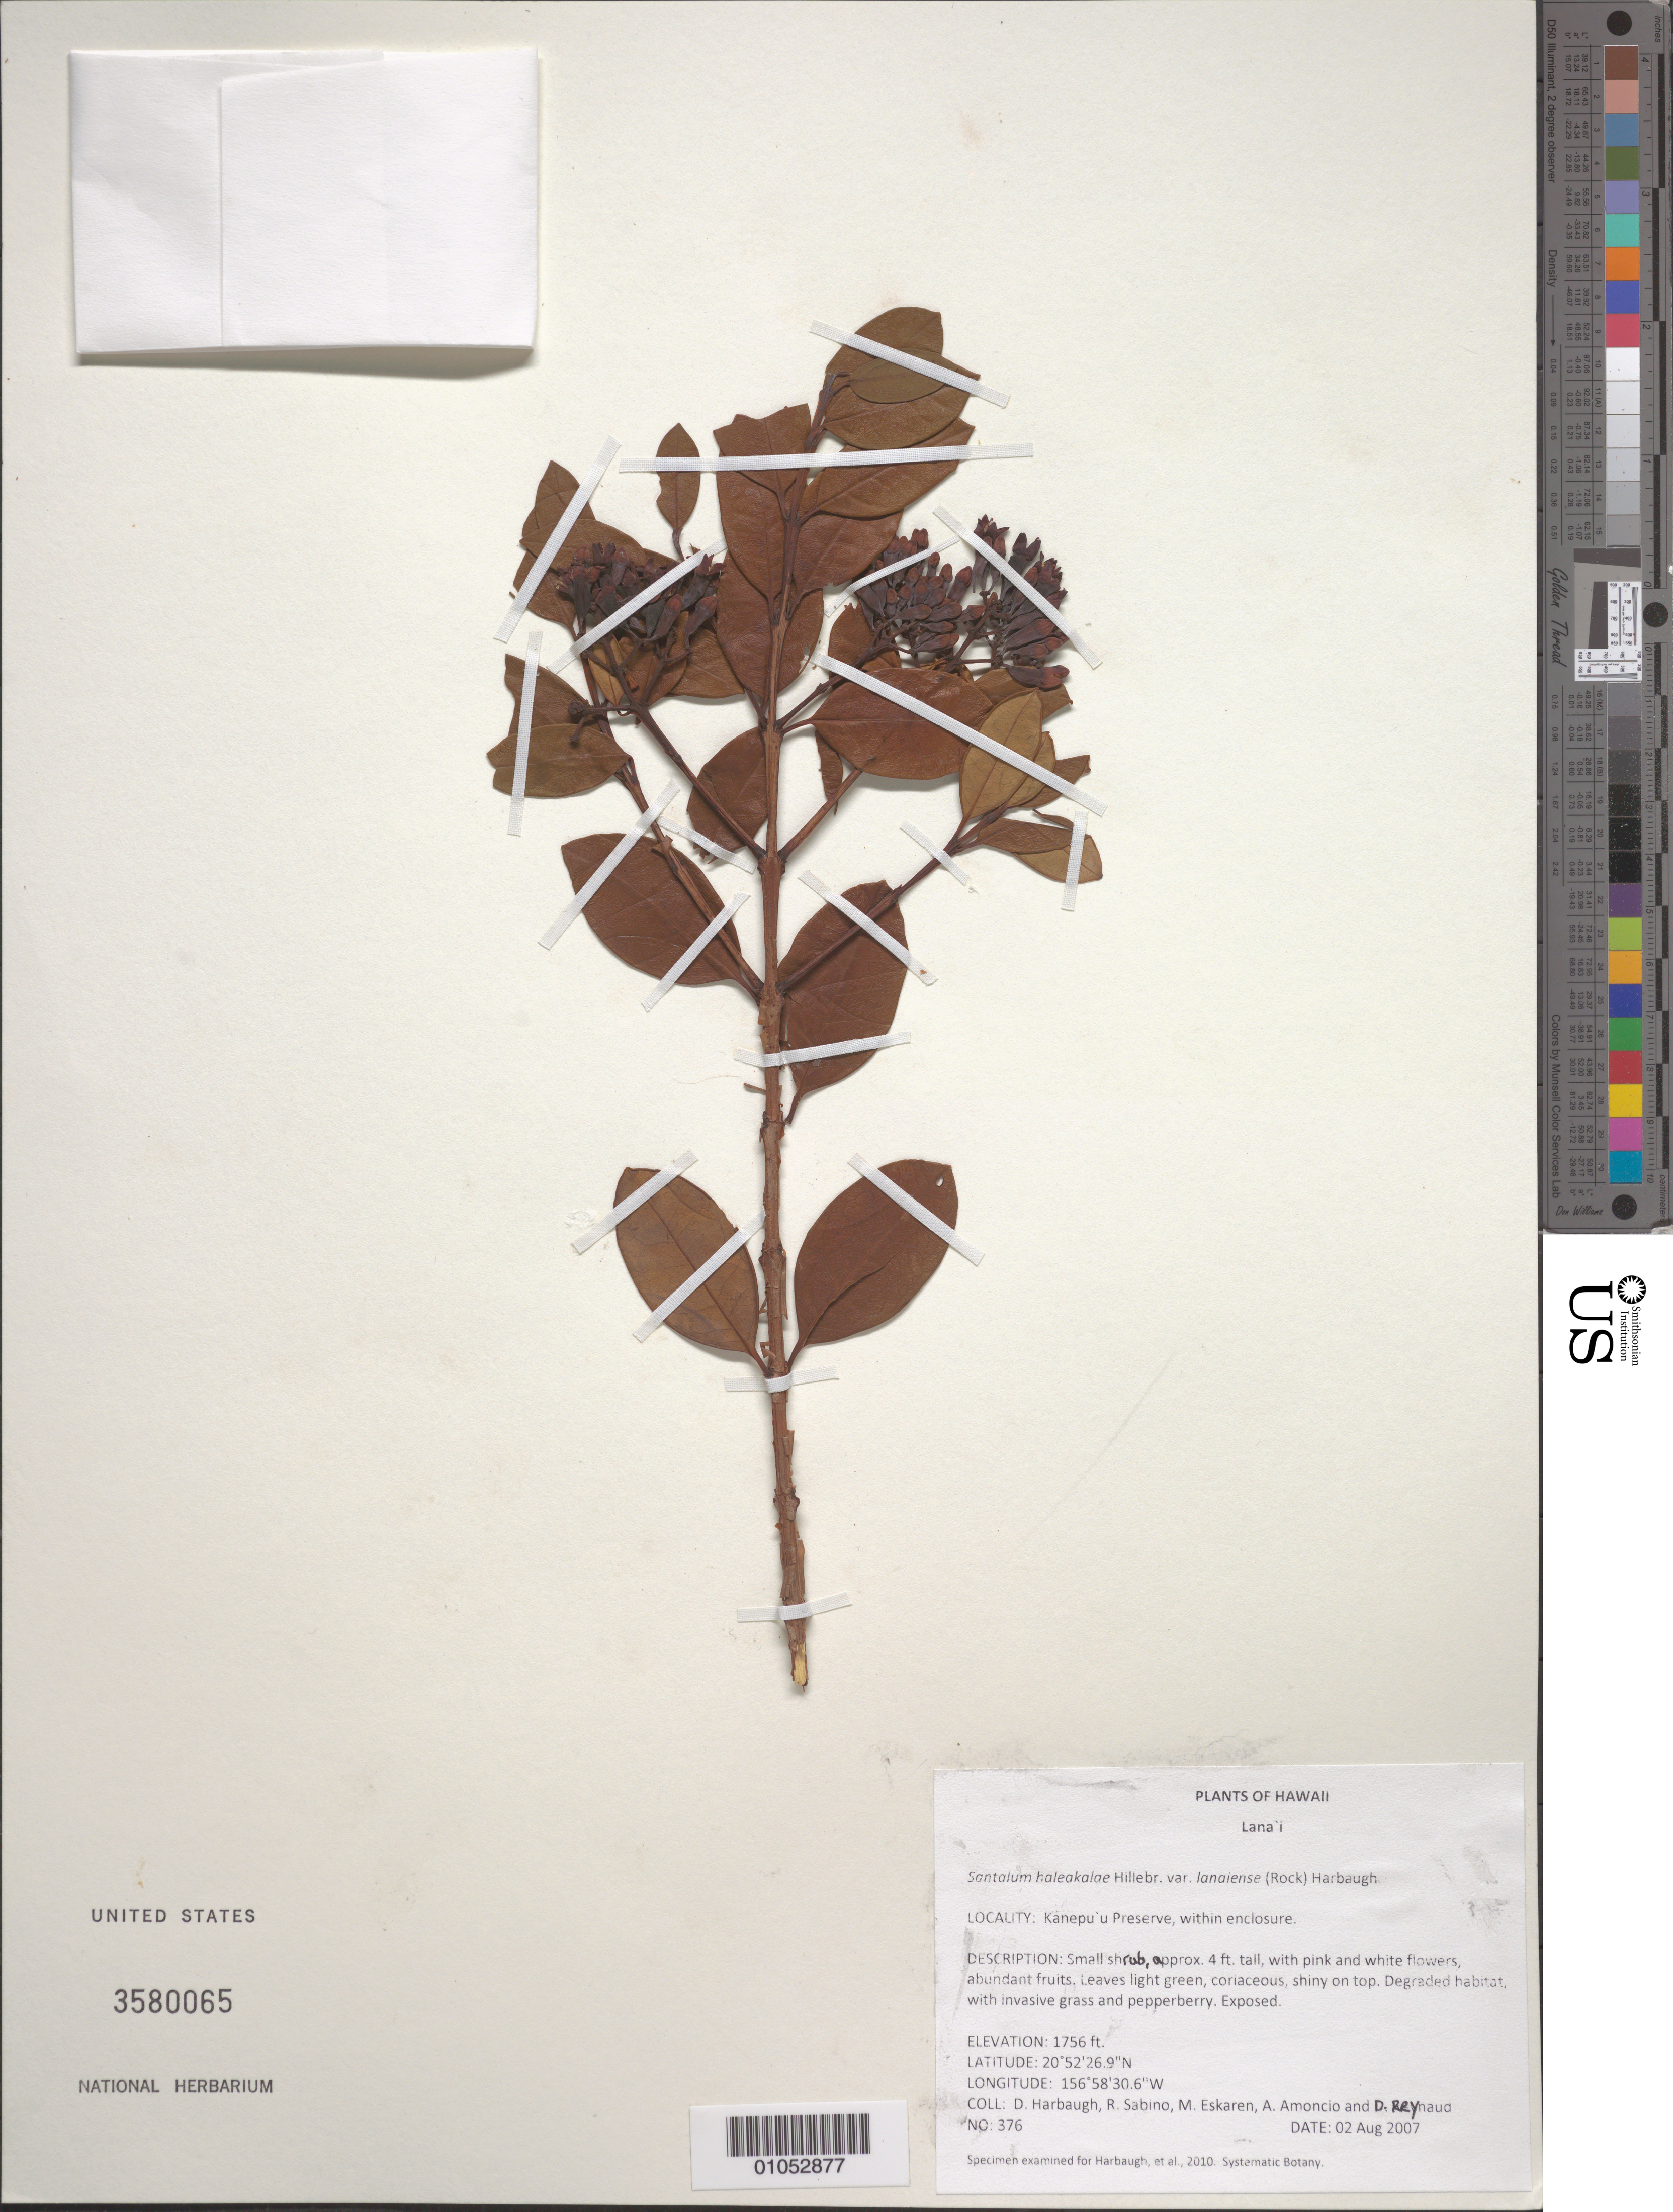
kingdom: Plantae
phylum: Tracheophyta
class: Magnoliopsida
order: Santalales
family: Santalaceae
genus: Santalum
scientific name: Santalum haleakalae var. lanaiense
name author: (Rock) Harbaugh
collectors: D. Harbaugh, R. Sabino, M. Eskaren, A. Amoncio & D. Reynaud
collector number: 376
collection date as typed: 2 Aug 2007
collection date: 2007-08-02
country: United States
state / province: Hawaii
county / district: Maui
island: Lana'i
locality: Kanepuu Preserve, within enclosure.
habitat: Degraded habitat, exposed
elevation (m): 535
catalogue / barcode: US 3580065